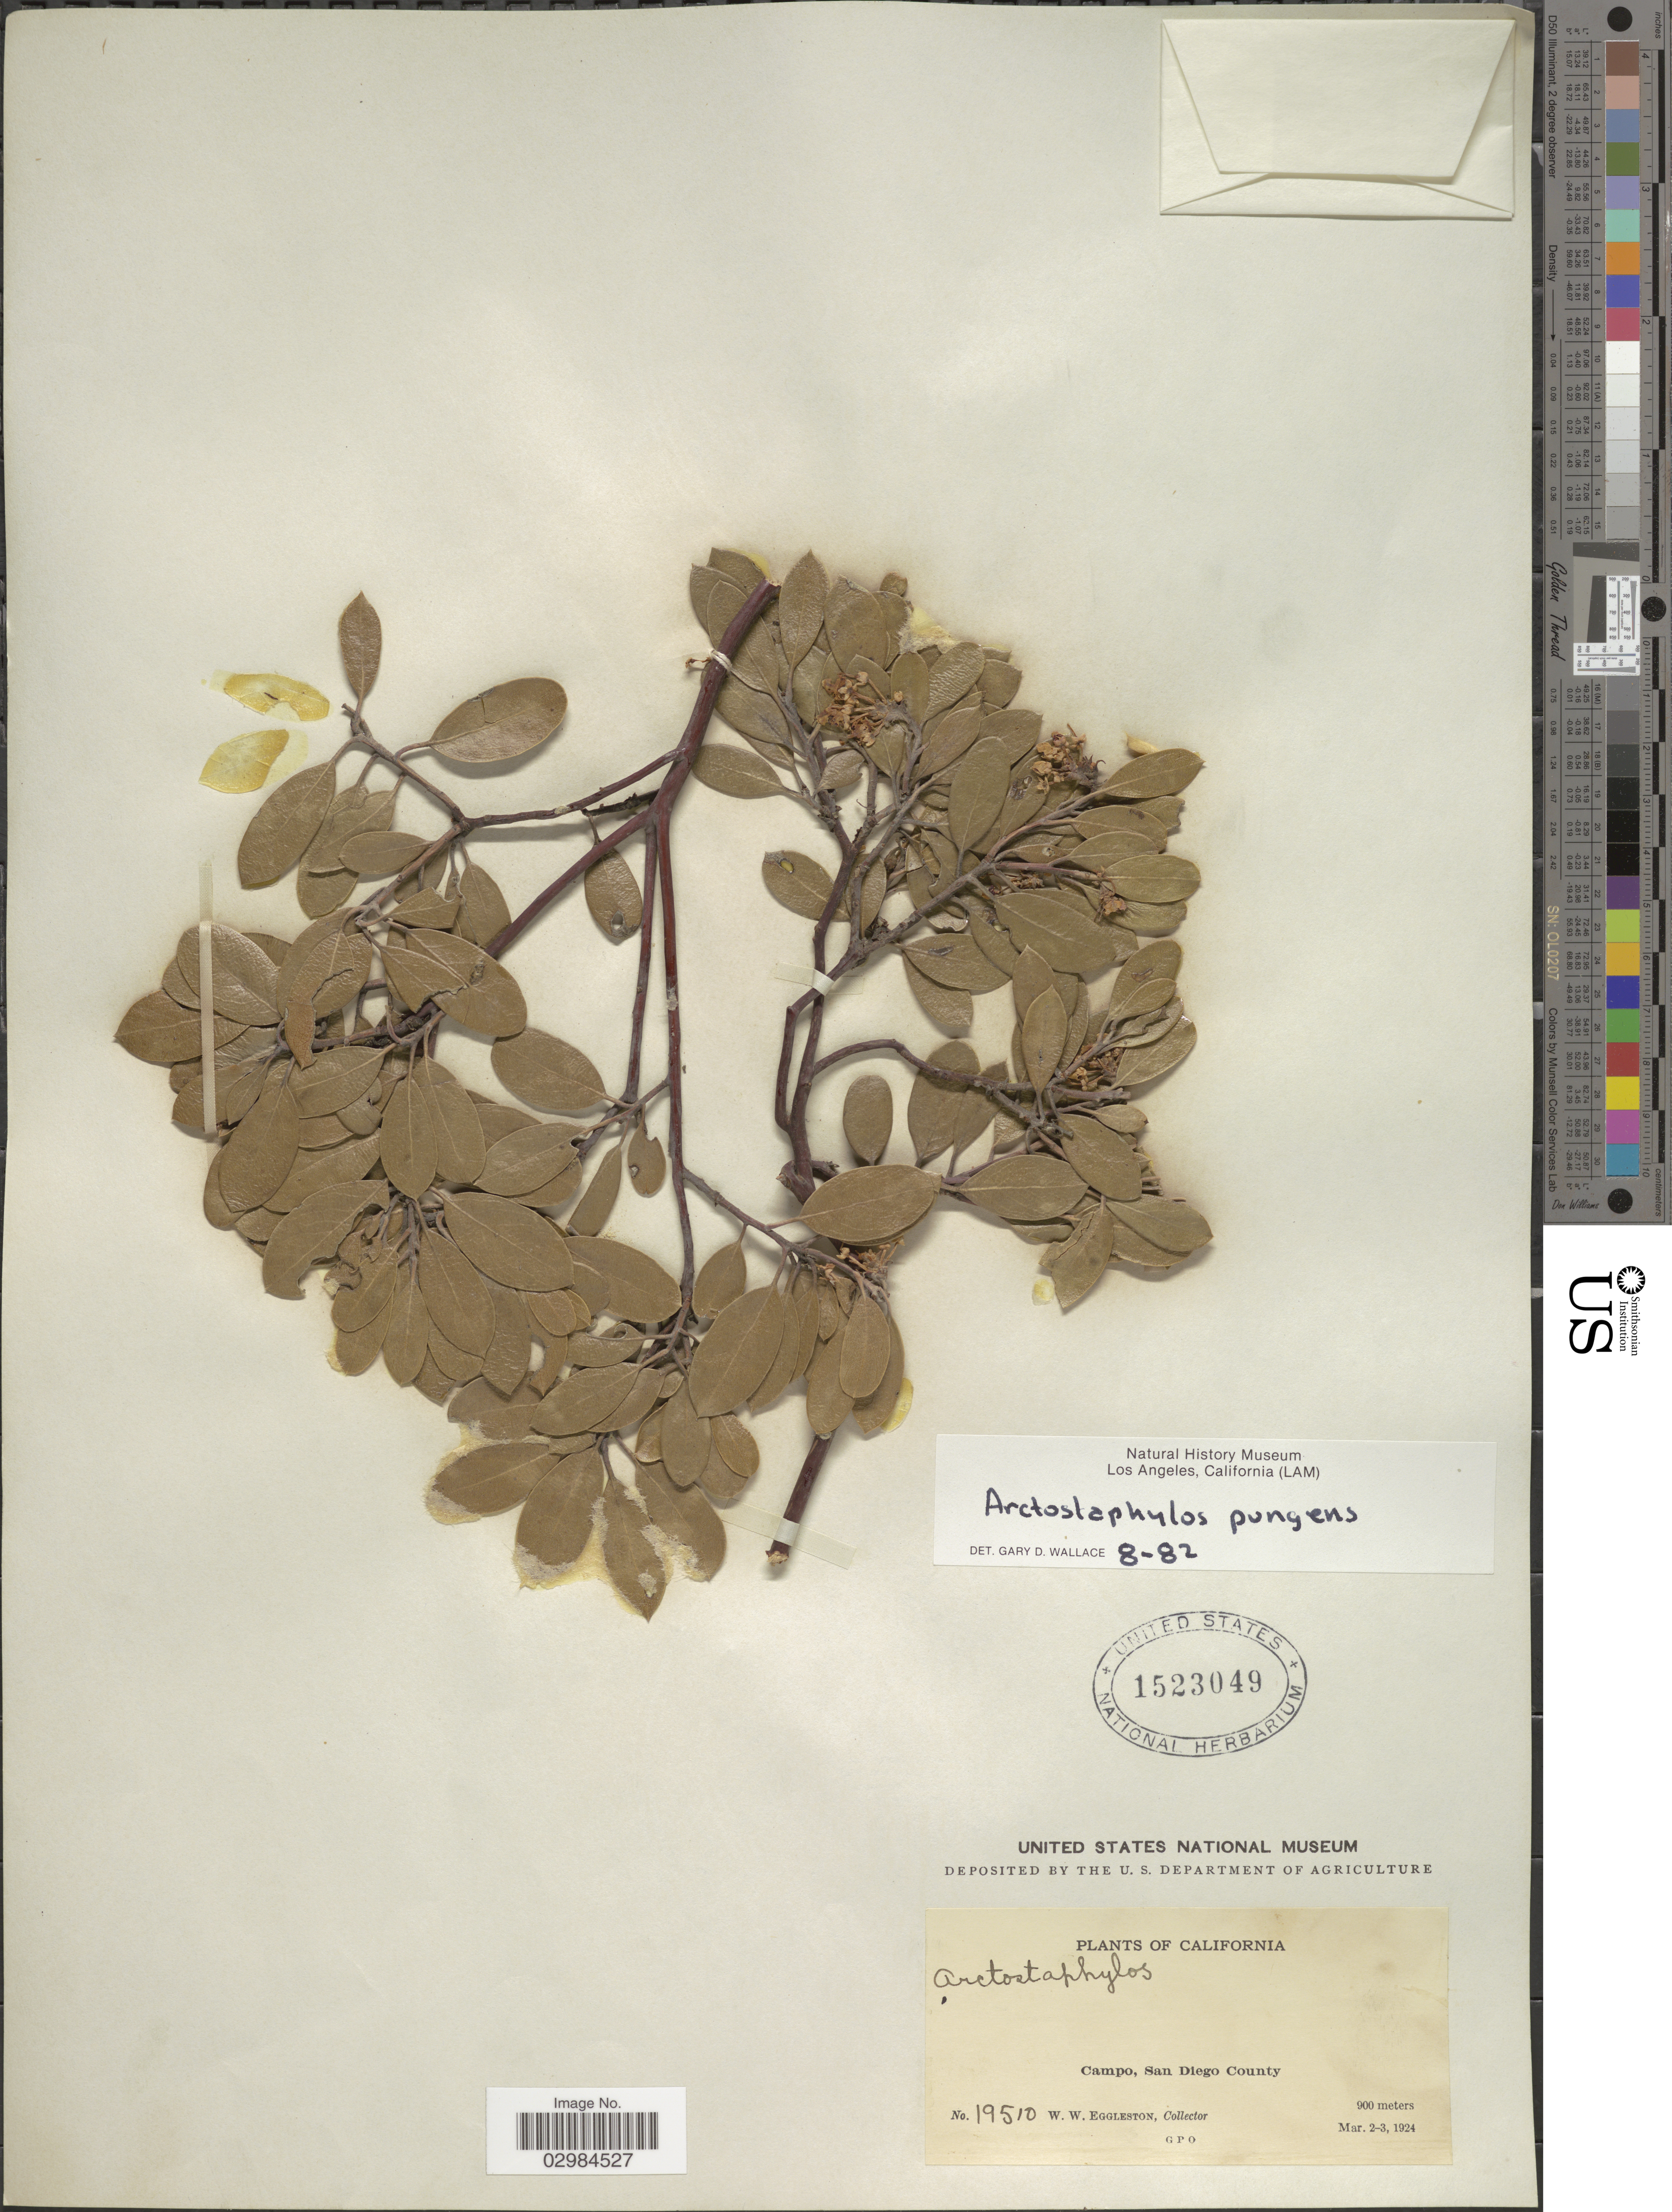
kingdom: Plantae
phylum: Tracheophyta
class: Magnoliopsida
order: Ericales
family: Ericaceae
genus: Arctostaphylos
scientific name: Arctostaphylos pungens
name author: Kunth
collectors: W. W. Eggleston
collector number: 19510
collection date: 1924-03-02/1924-03-03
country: United States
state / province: California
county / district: San Diego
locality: Campo, San Diego County.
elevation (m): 900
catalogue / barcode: US 1523049